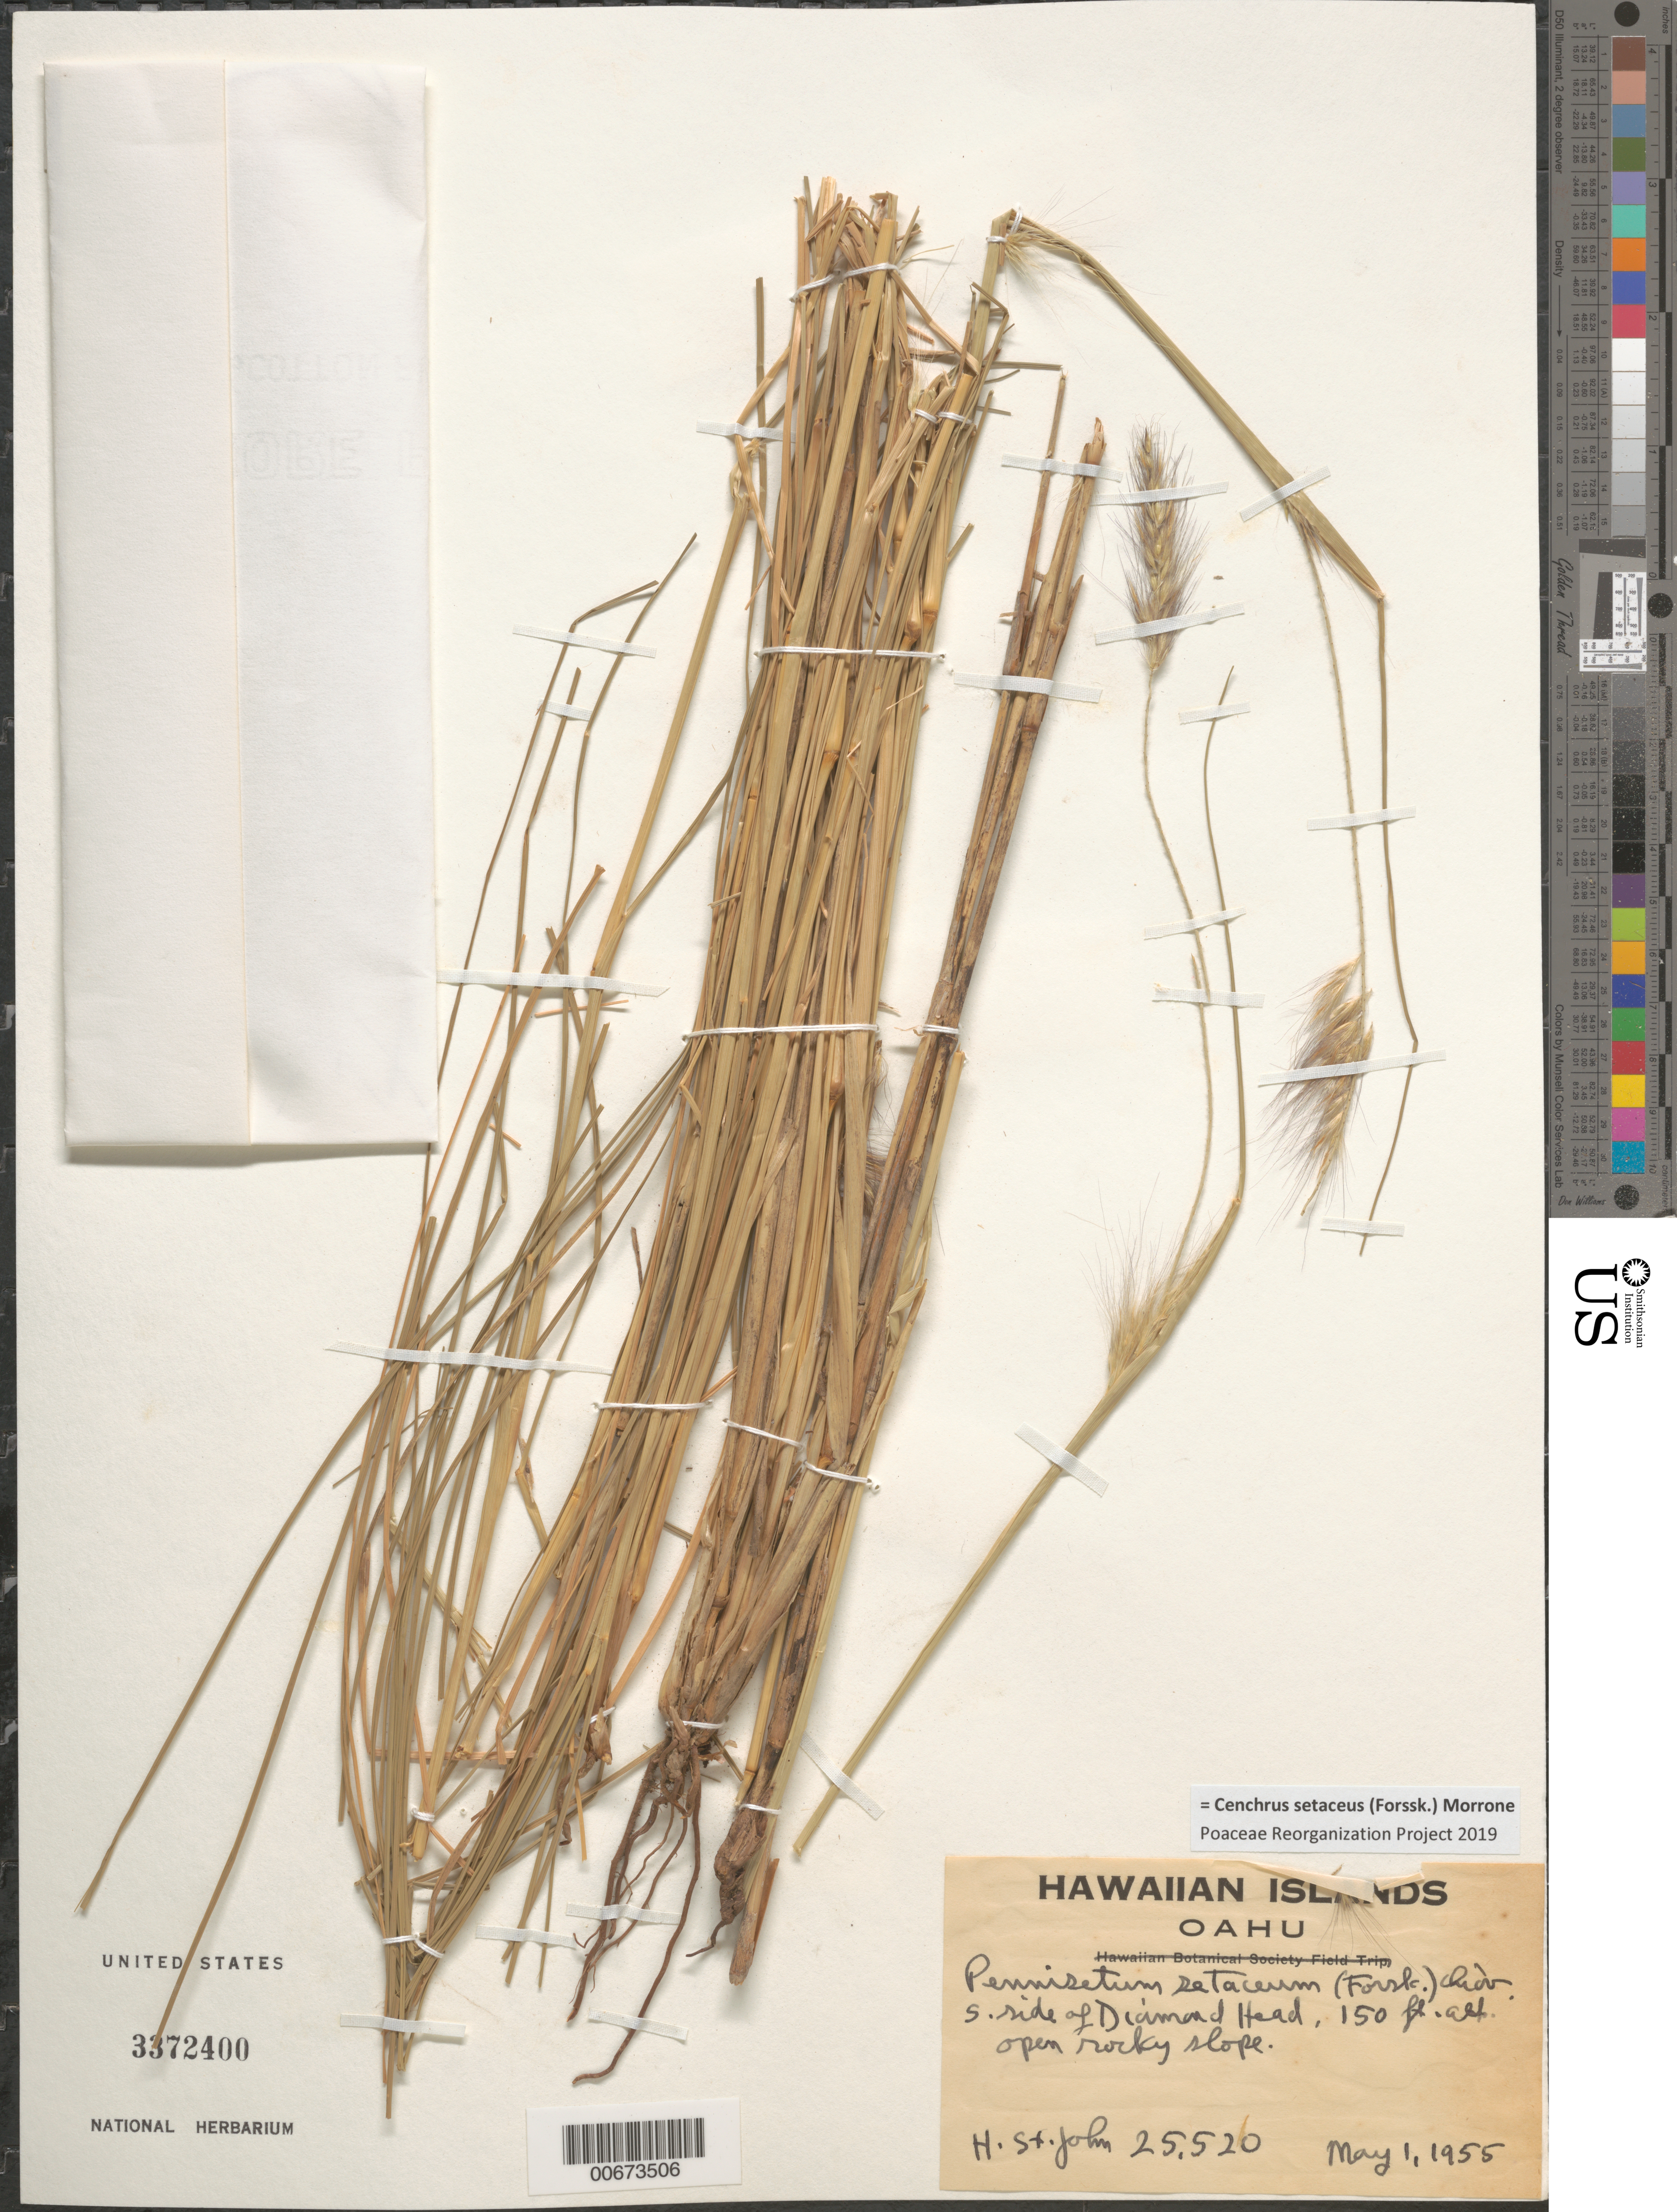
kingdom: Plantae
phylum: Tracheophyta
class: Liliopsida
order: Poales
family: Poaceae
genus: Cenchrus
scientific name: Cenchrus setaceus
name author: (Forssk.) Morrone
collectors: H. St. John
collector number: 25520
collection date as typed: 1 May 1955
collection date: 1955-05-01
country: United States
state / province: Hawaii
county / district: Honolulu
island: Oahu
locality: S side of Diamond Head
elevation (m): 46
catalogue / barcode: US 3372400